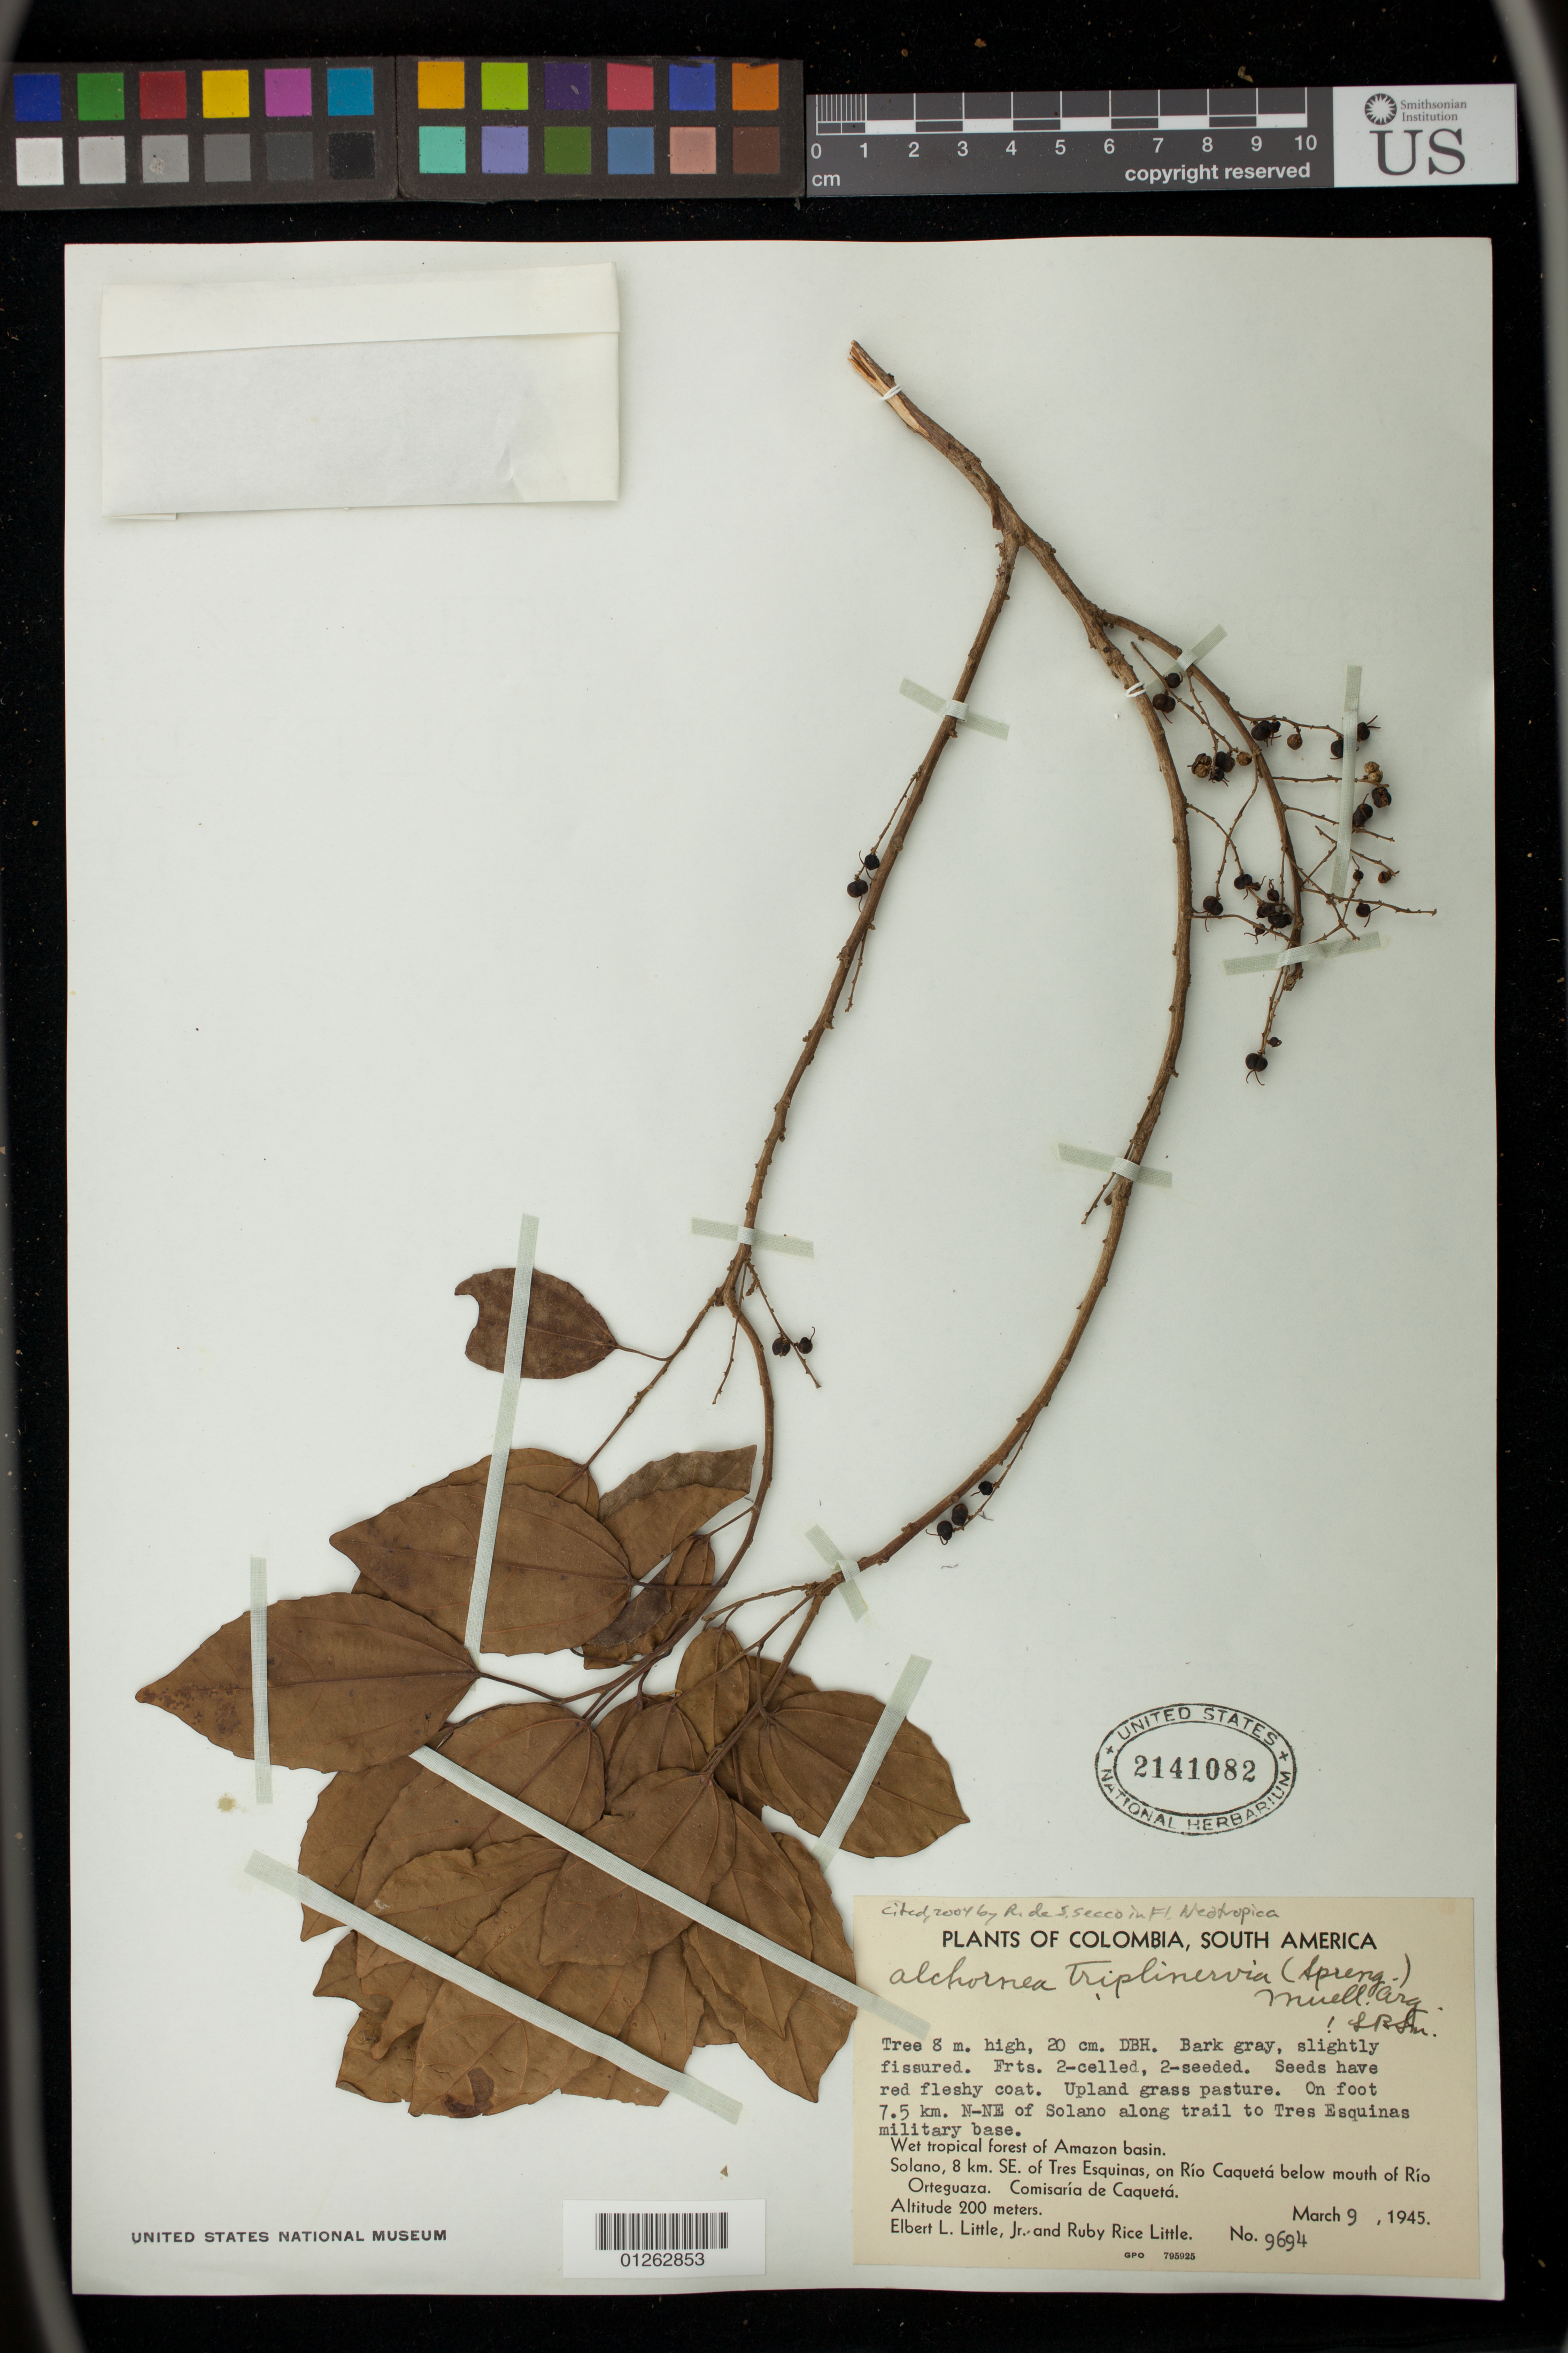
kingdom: Plantae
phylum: Tracheophyta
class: Magnoliopsida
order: Malpighiales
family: Euphorbiaceae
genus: Alchornea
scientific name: Alchornea triplinervia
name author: (Spreng.) Müll. Arg.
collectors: E. L. Little & R. R. Little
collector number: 9694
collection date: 1945-03-09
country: Colombia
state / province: Caqueta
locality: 7.5 km. N-NE of Solano along trail to Tres Esquinas Military base;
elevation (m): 200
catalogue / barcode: US 2141082